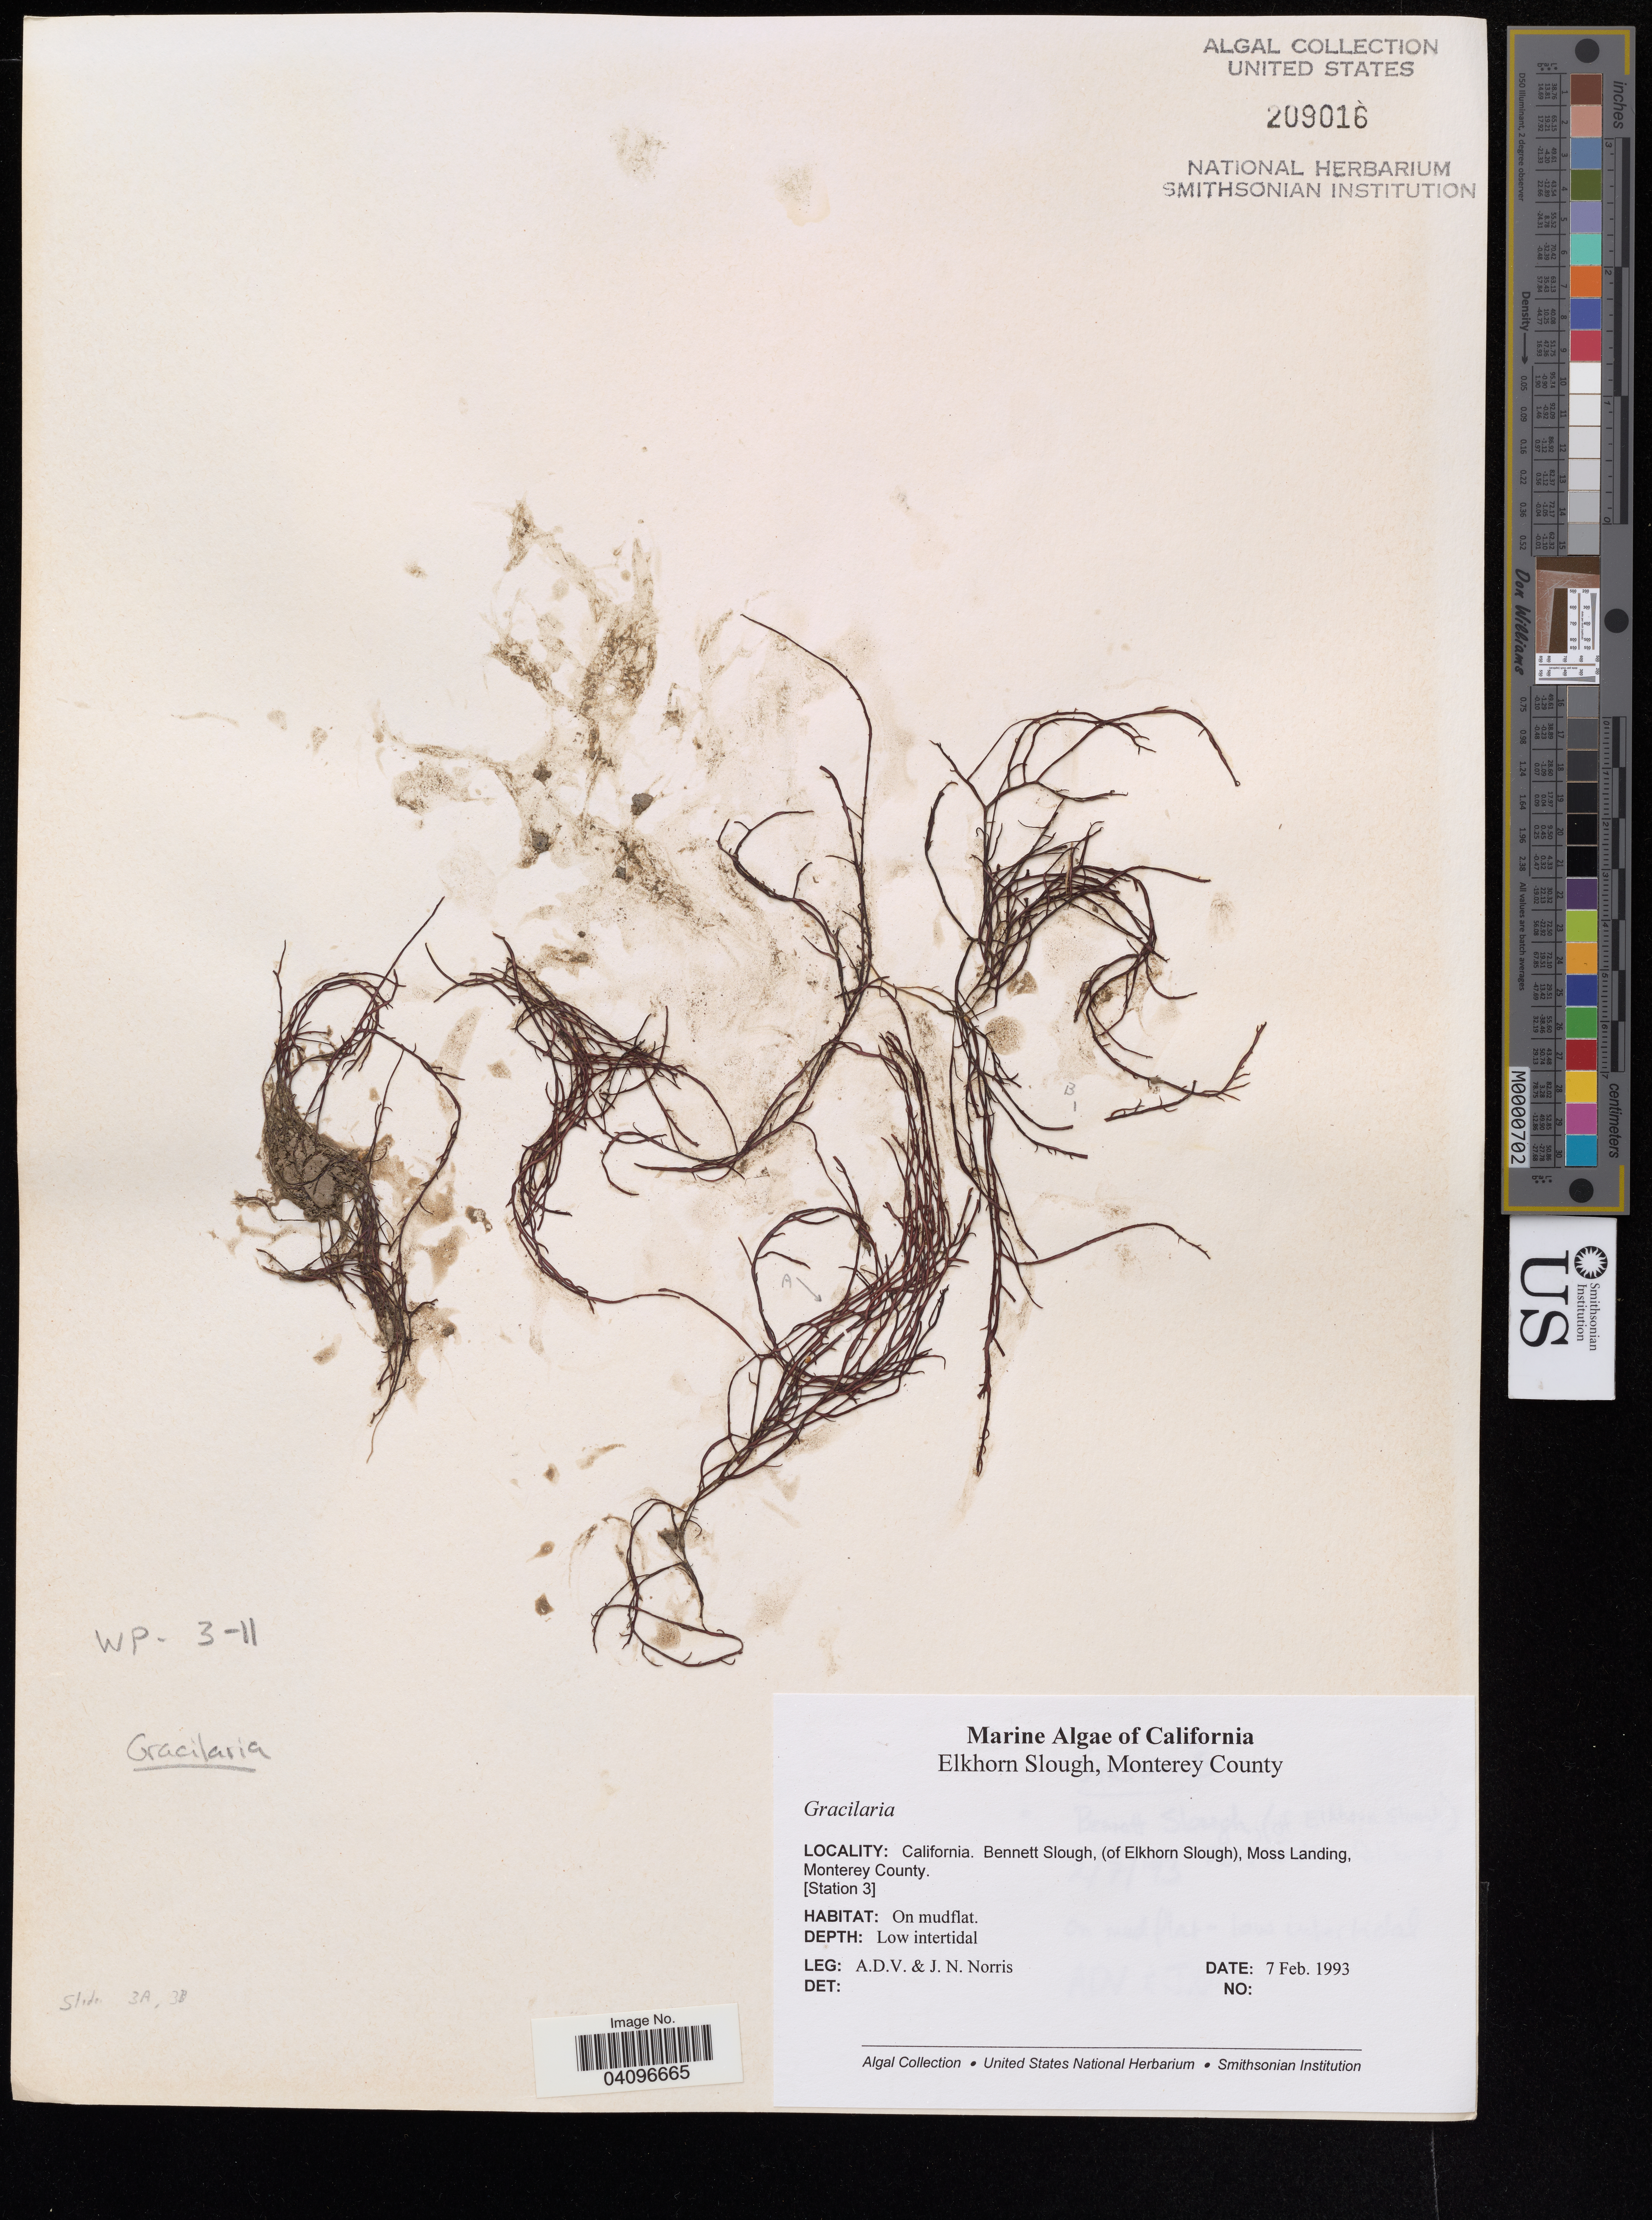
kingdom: Plantae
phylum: Rhodophyta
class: Florideophyceae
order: Gracilariales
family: Gracilariaceae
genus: Gracilaria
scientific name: Gracilaria sp.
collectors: A. Norris & J. Norris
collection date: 1993-02-07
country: United States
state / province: California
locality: Elkhorn Slough, Monterey County. Bennett Slough, (of Elkhorn Slough), Moss Landing, Monterey County. [Station 3]. Low-intertidal.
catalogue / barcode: US 209016